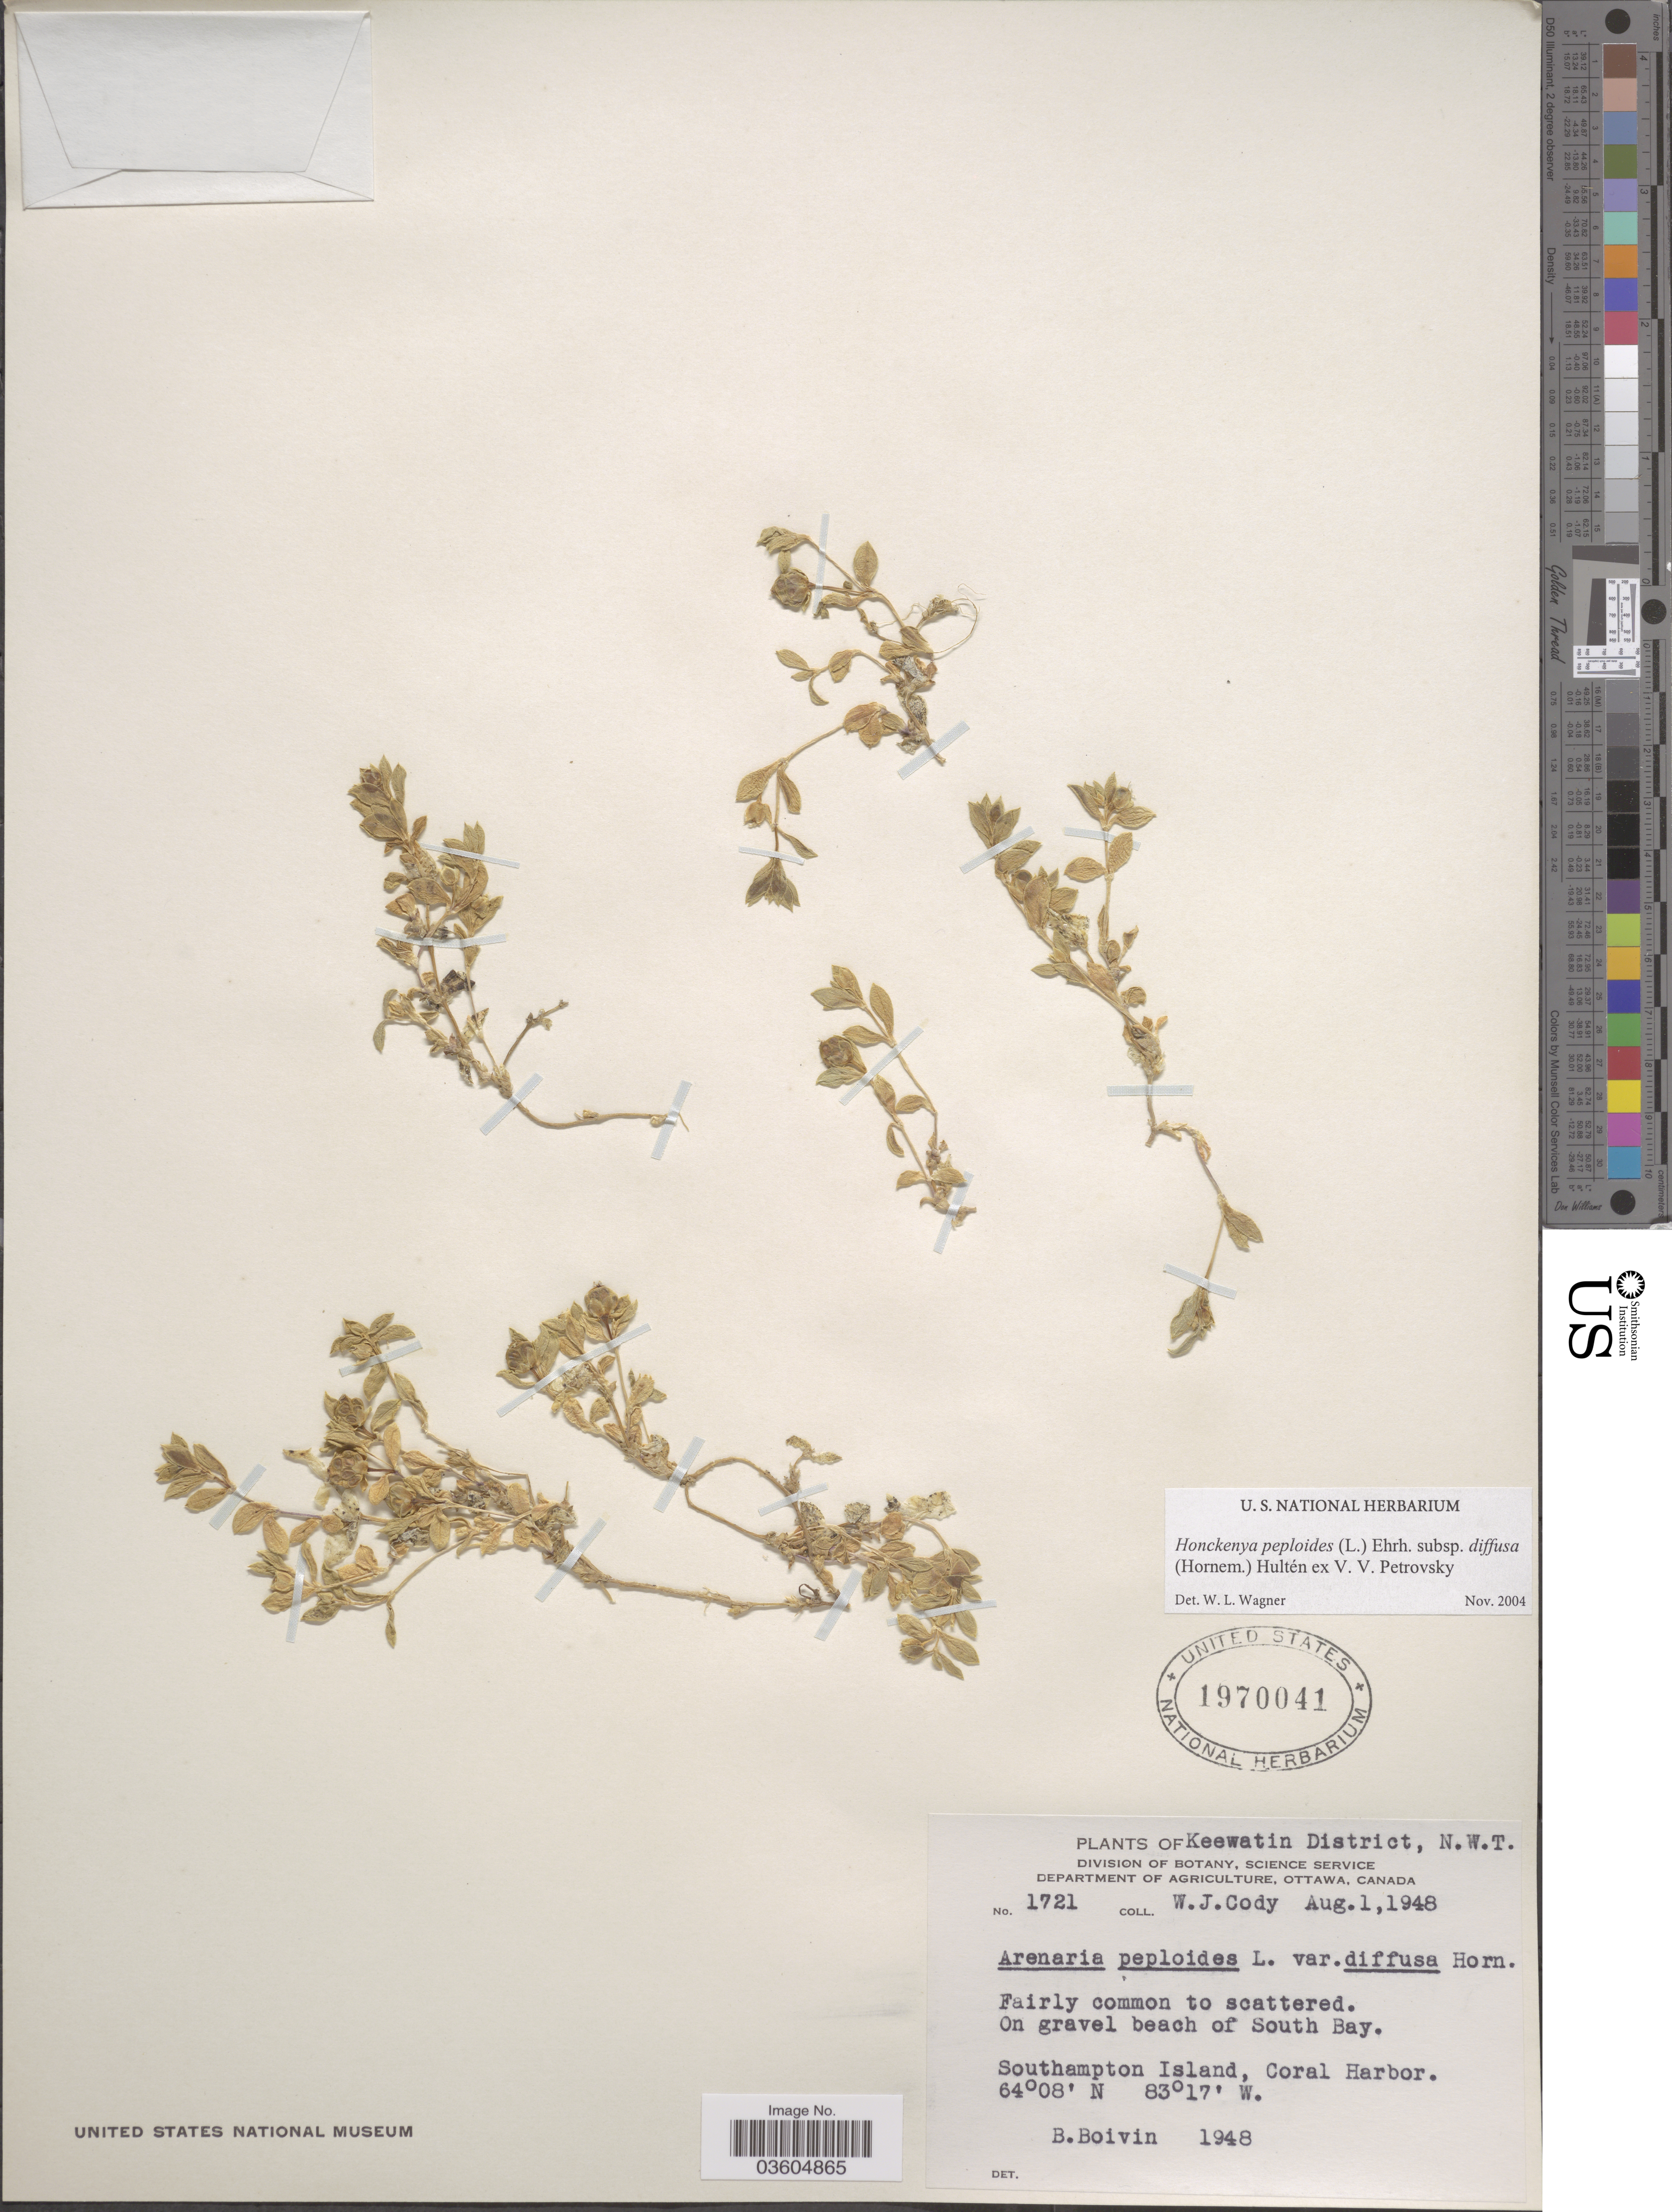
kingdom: Plantae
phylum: Tracheophyta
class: Magnoliopsida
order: Caryophyllales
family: Caryophyllaceae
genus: Honckenya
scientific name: Honckenya peploides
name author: (L.) Ehrh.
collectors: W. Cody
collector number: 1721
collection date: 1948-08-01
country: Canada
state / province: Northwest Territories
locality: Keewatin District. Southampton Island, Coral Harbor.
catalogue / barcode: US 1970041